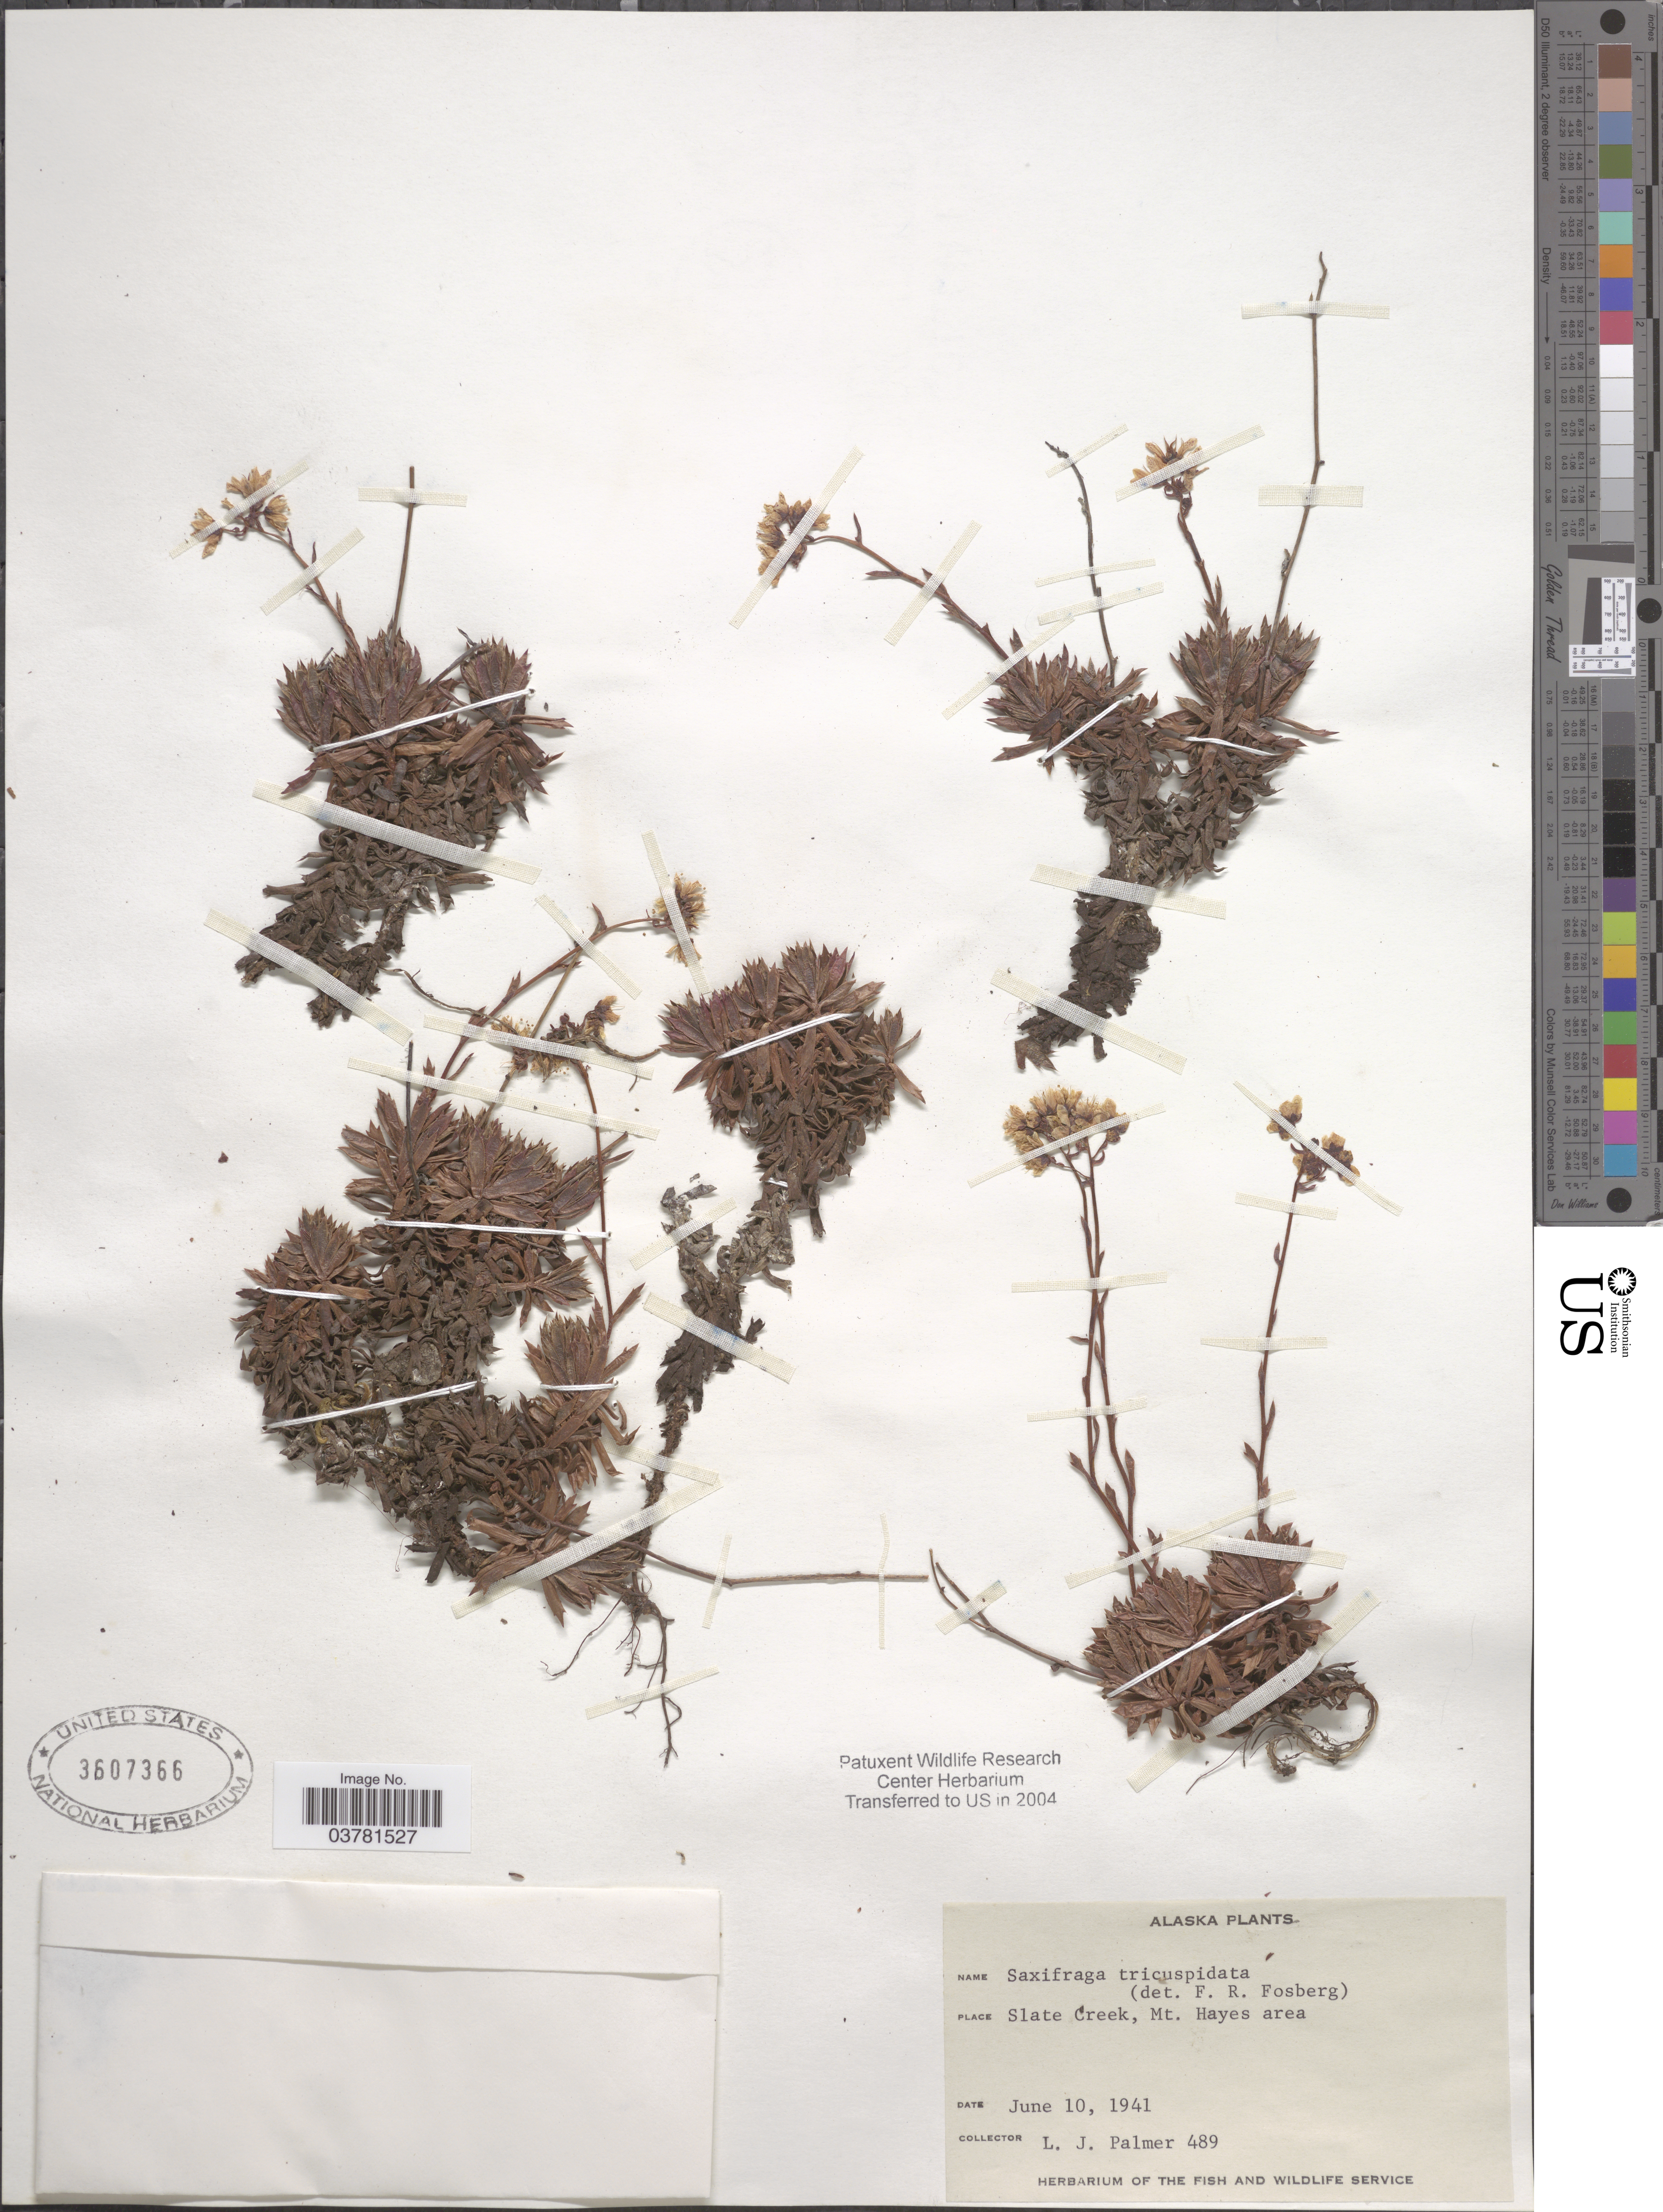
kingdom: Plantae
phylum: Tracheophyta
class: Magnoliopsida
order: Saxifragales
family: Saxifragaceae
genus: Saxifraga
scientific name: Saxifraga tricuspidata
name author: Rottb.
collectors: L. J. Palmer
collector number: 489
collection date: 1941-06-10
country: United States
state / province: Alaska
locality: Slate Creek, Mt. Hayes area.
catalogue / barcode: US 3607366